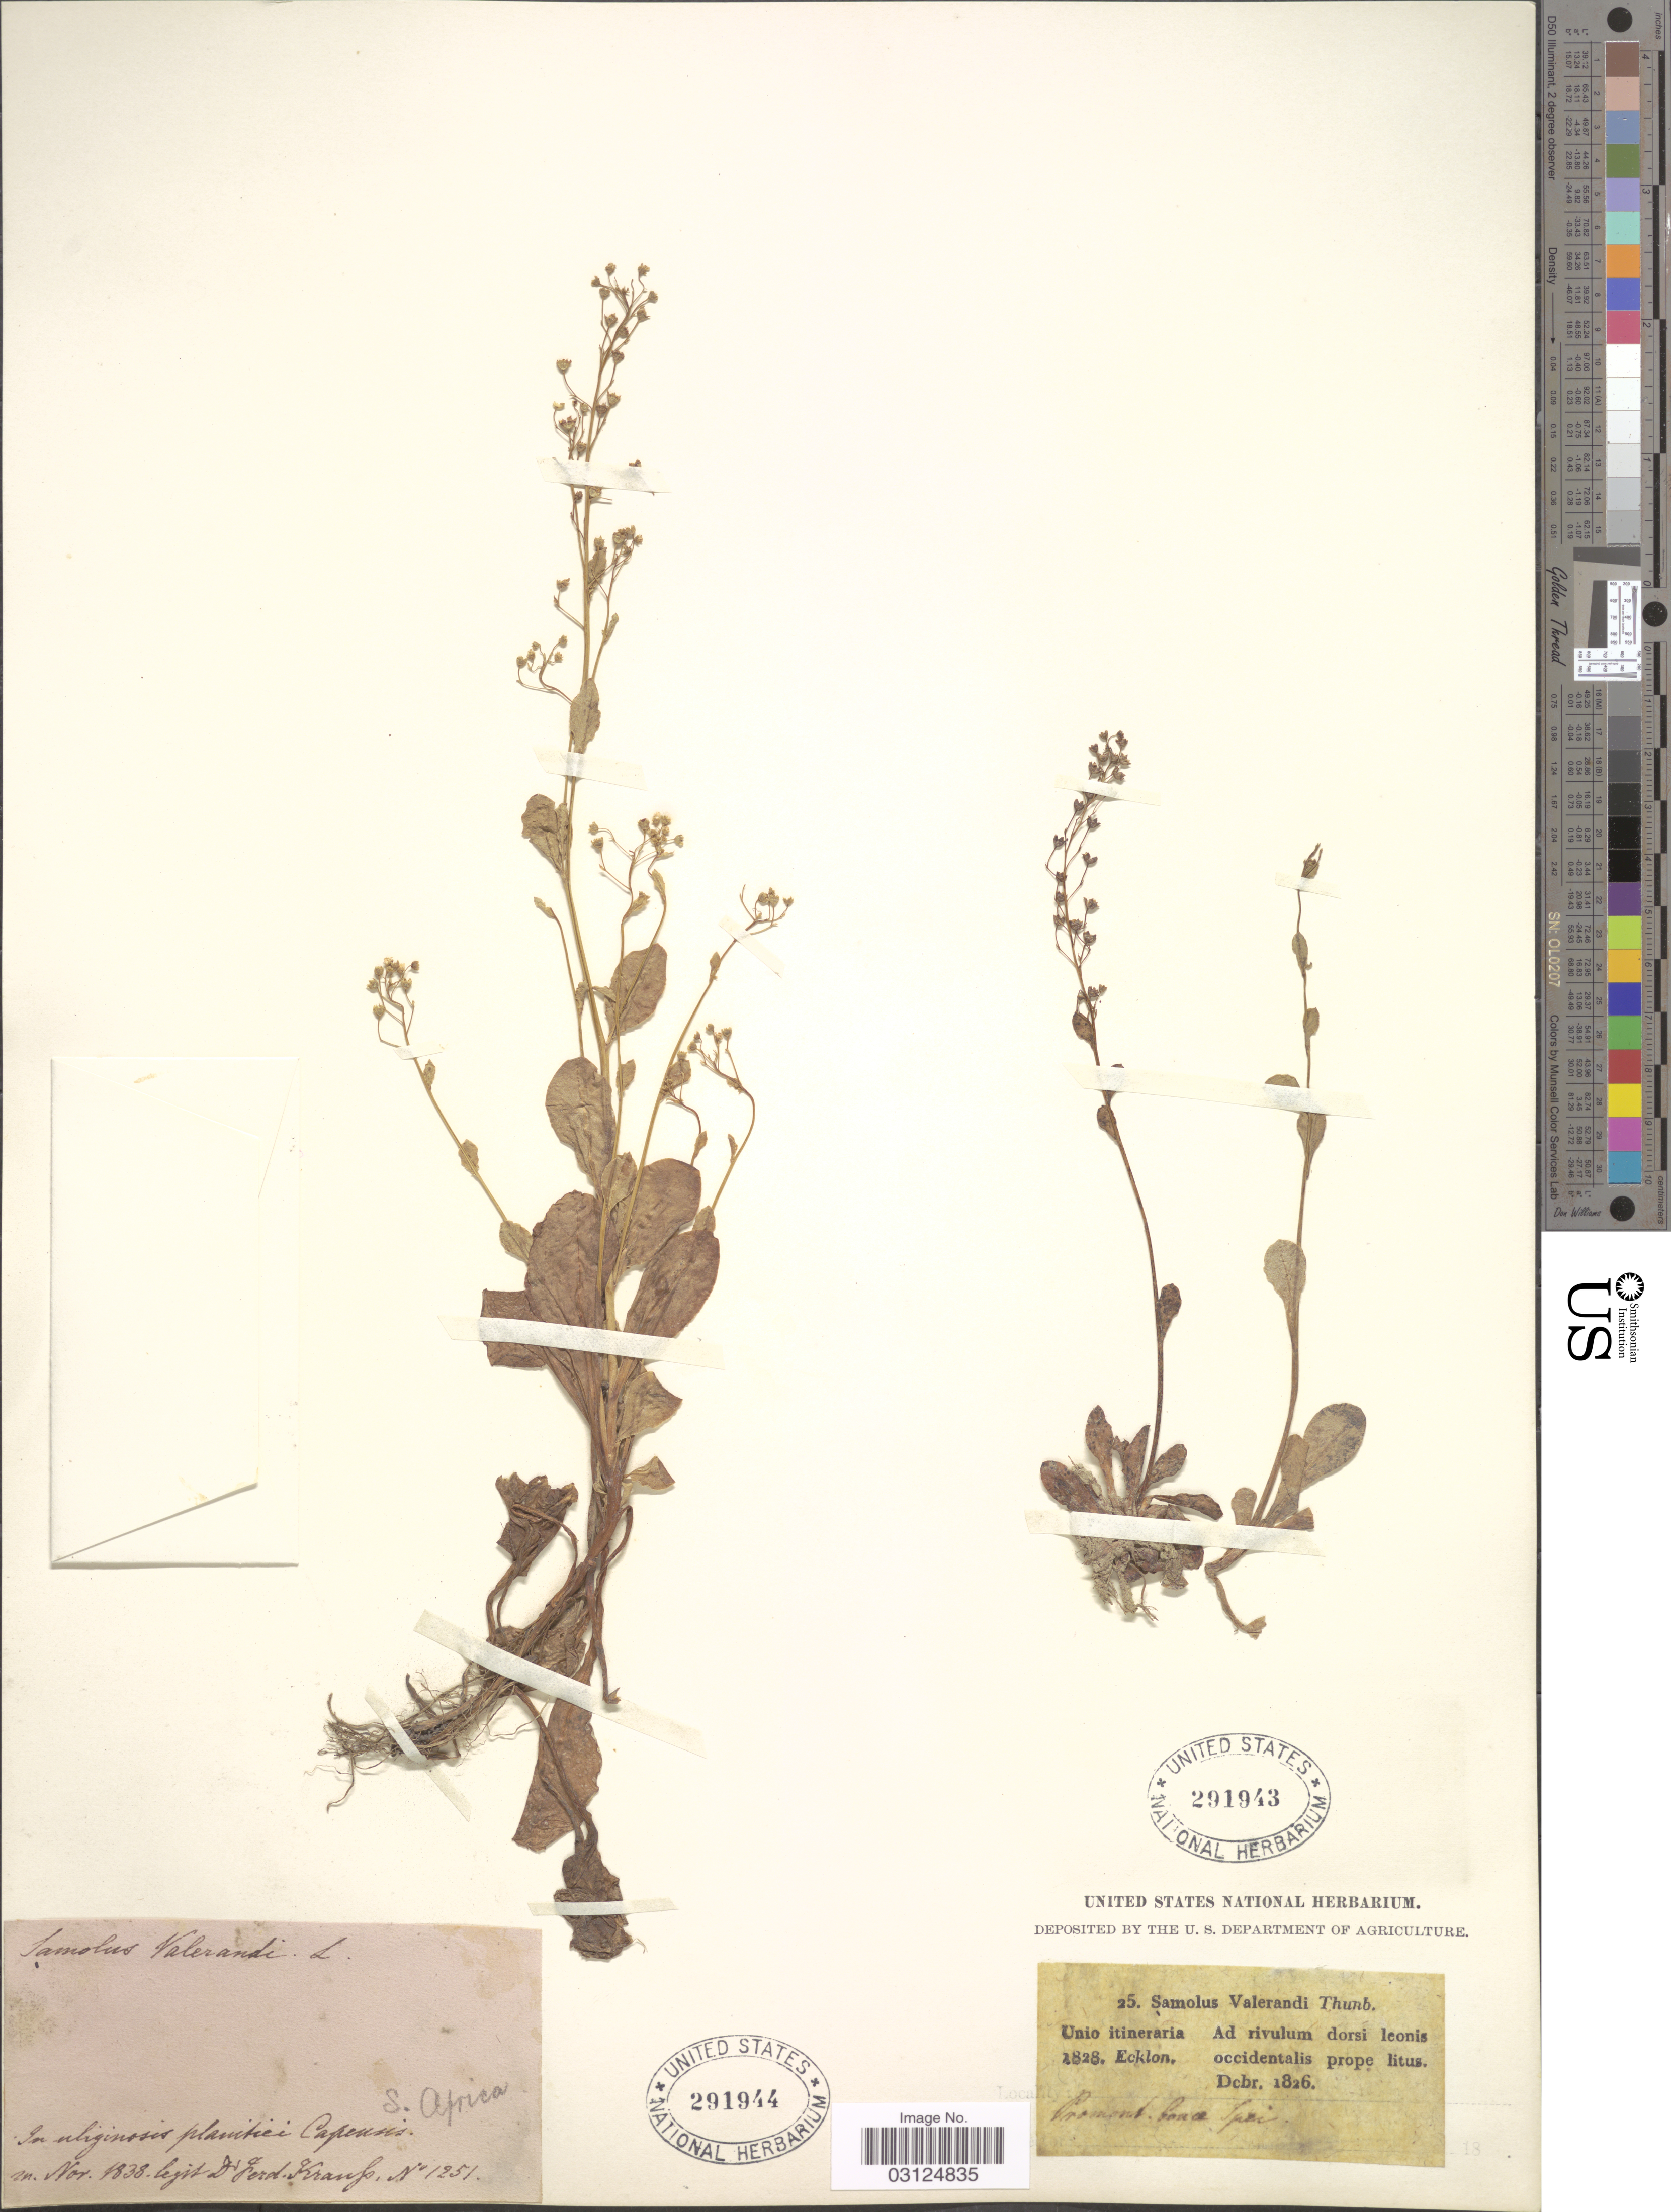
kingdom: Plantae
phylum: Tracheophyta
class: Magnoliopsida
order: Ericales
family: Primulaceae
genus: Samolus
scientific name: Samolus valerandi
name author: L.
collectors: -. Ecklon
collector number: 2828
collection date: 1826-12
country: South Africa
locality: Ad rivulum dorsi leonis occidentalis prope litus. Promont bonne Spei.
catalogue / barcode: US 291943